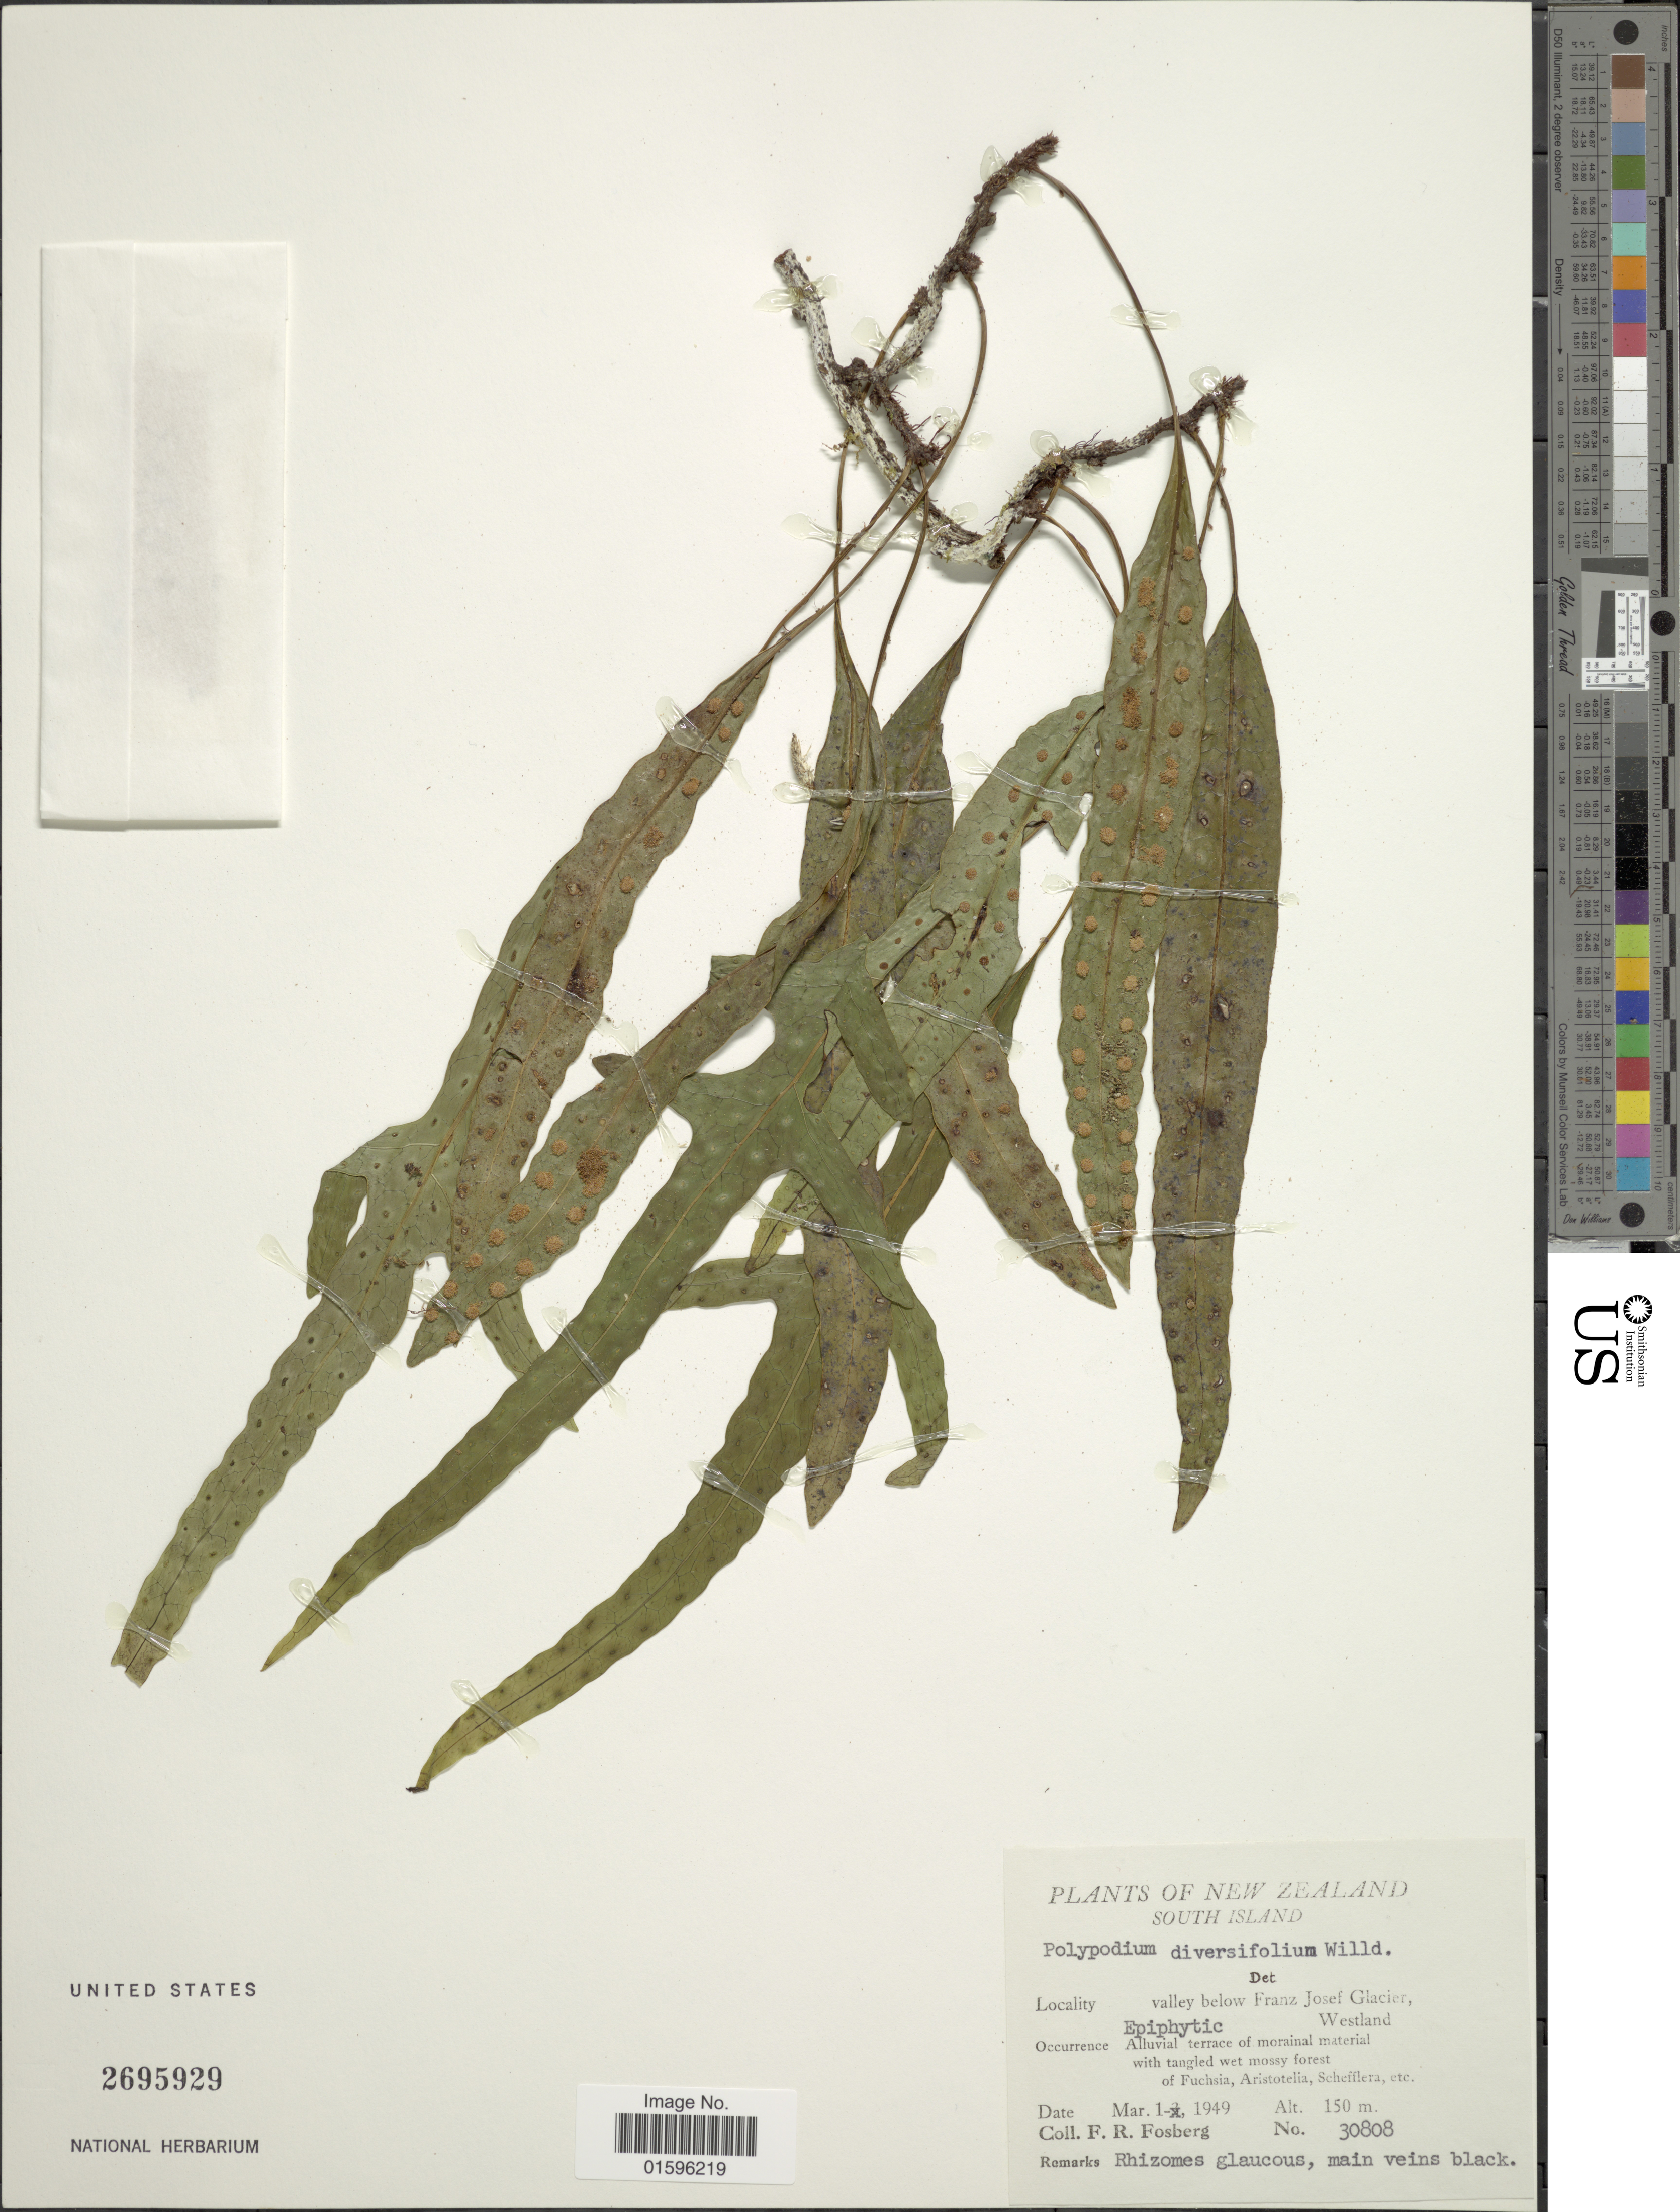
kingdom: Plantae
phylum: Tracheophyta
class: Polypodiopsida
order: Polypodiales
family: Polypodiaceae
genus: Polypodium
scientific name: Polypodium diversifolium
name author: Sw.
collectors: F. R. Fosberg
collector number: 30808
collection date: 1949-03-01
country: New Zealand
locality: South Island, valley below Franz Josef Glacier, Westland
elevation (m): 150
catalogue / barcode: US 2695929